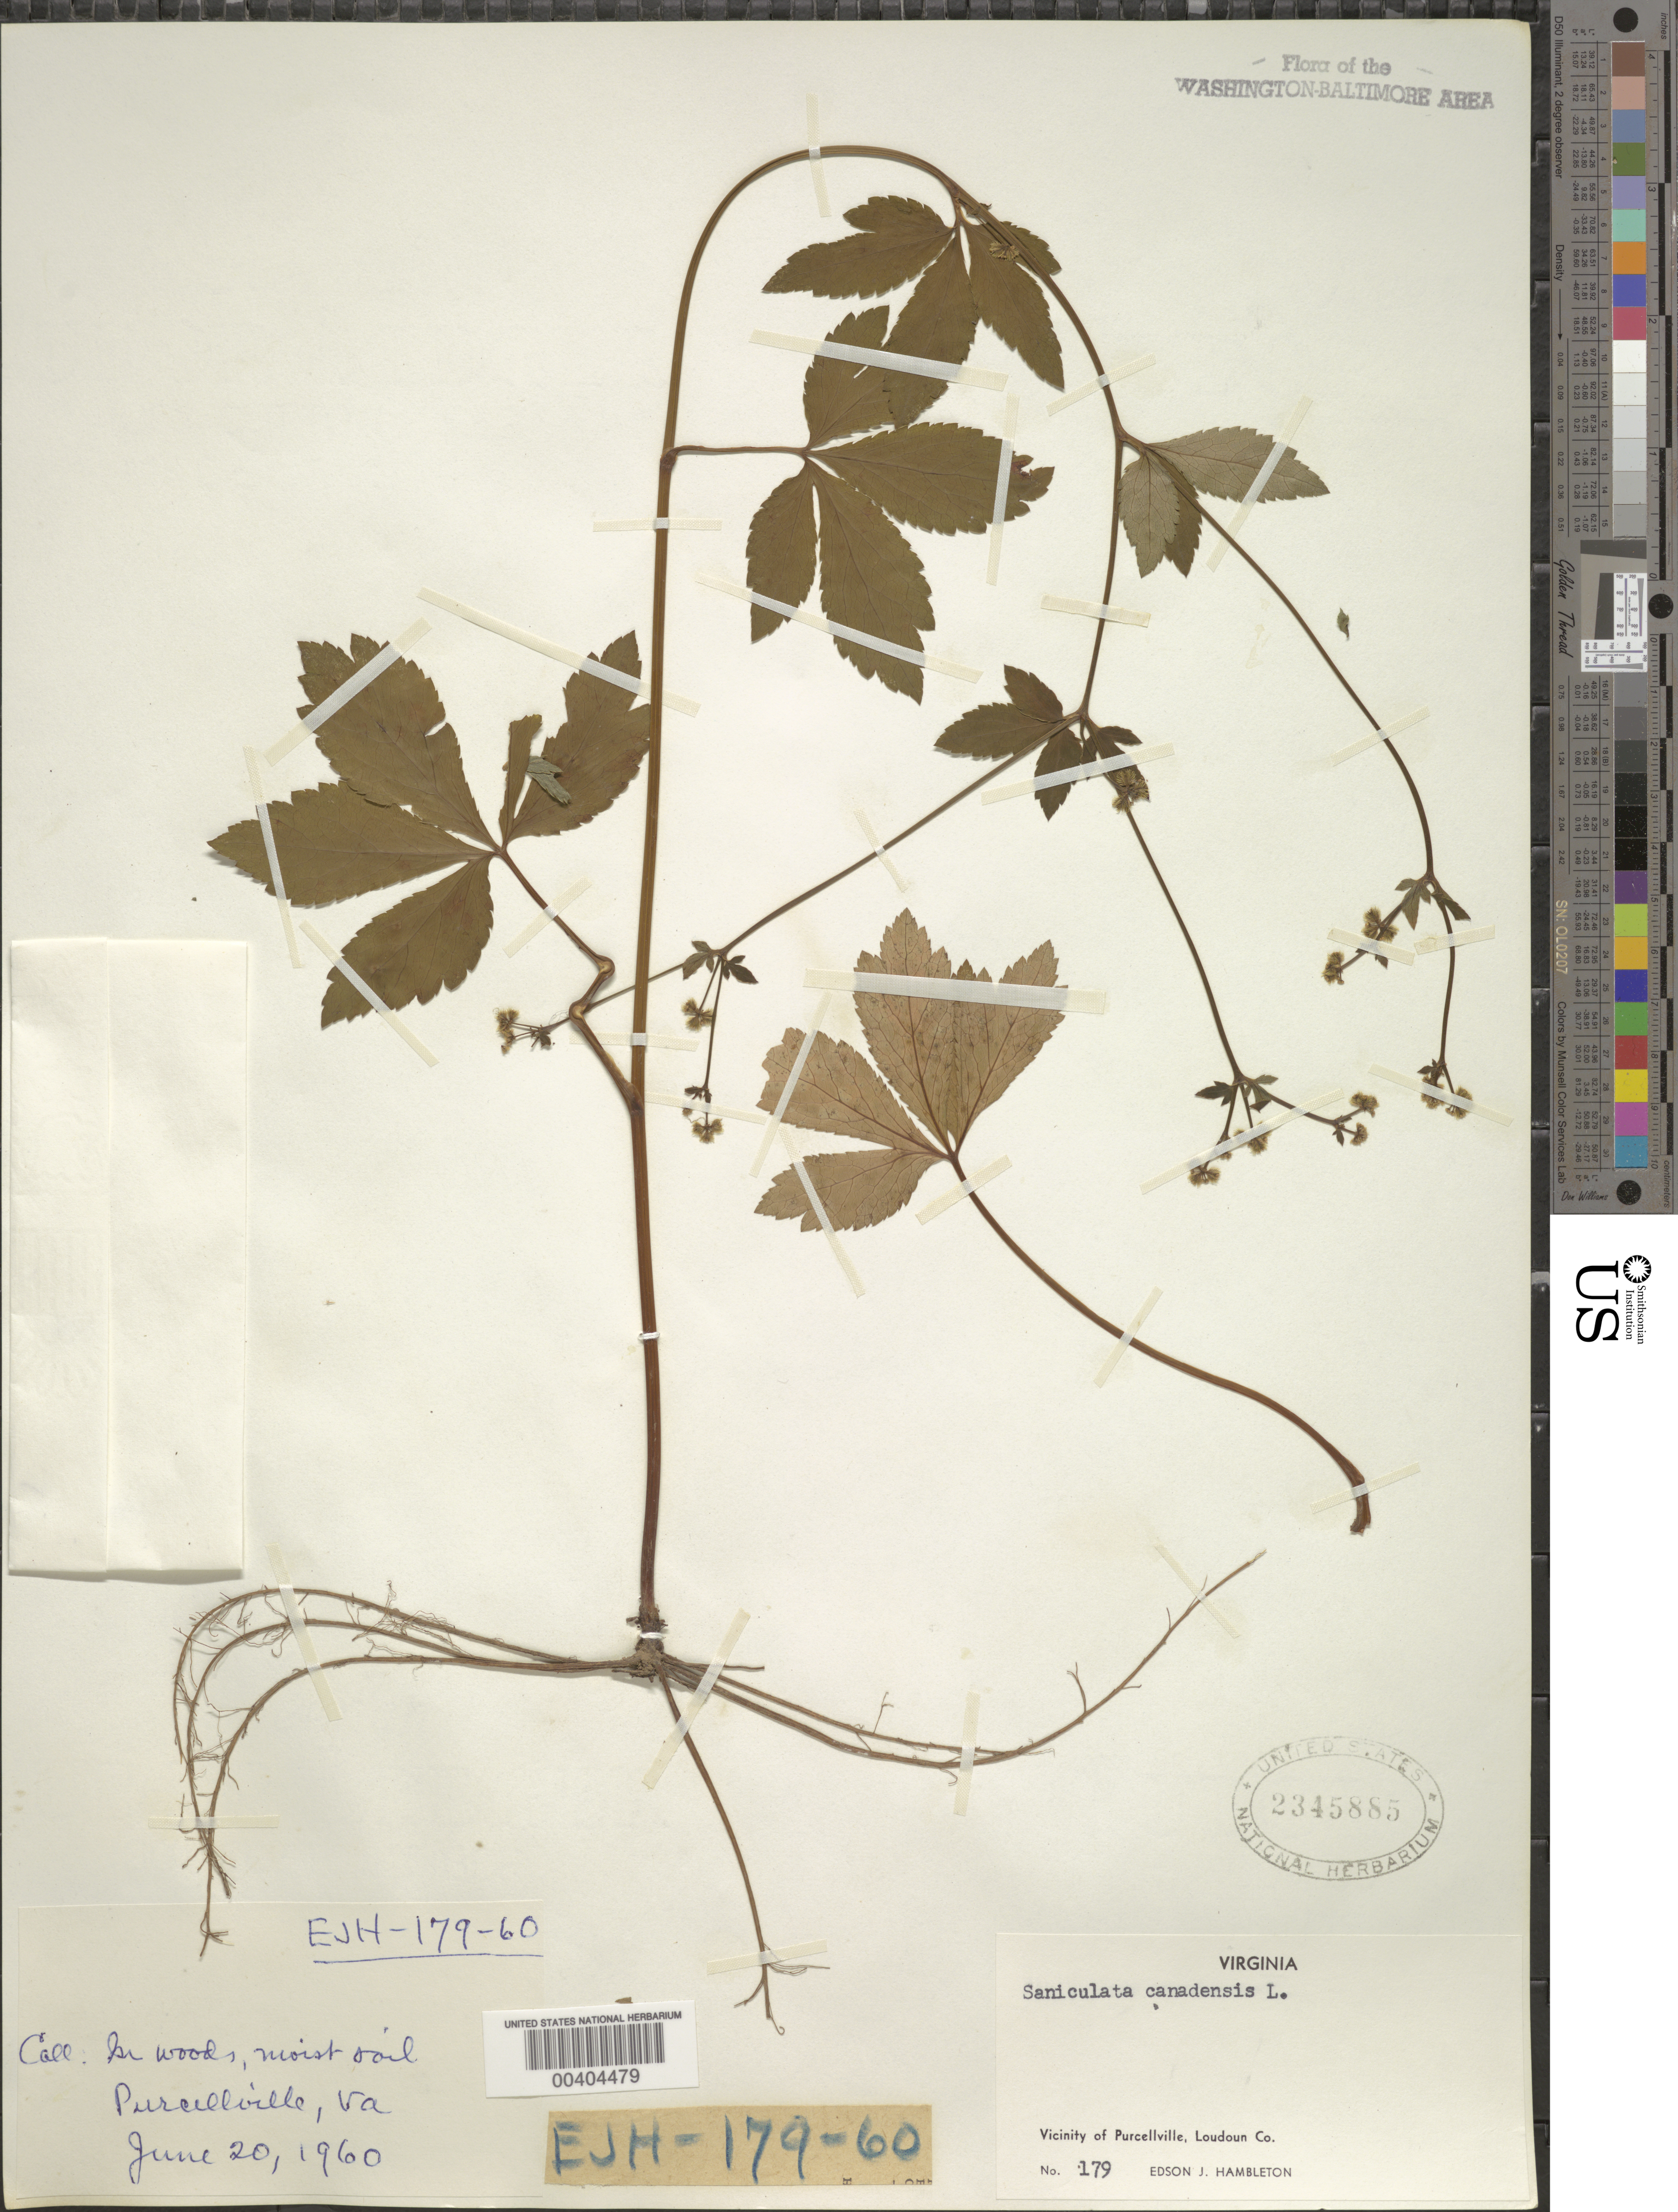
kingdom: Plantae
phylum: Tracheophyta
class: Magnoliopsida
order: Apiales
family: Apiaceae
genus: Sanicula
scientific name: Sanicula canadensis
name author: L.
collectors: E. Hambleton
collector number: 179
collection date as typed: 20 Jun 1960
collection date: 1960-06-20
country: United States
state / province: Virginia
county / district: Loudoun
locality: Purcellville vicinity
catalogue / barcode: US 2345885